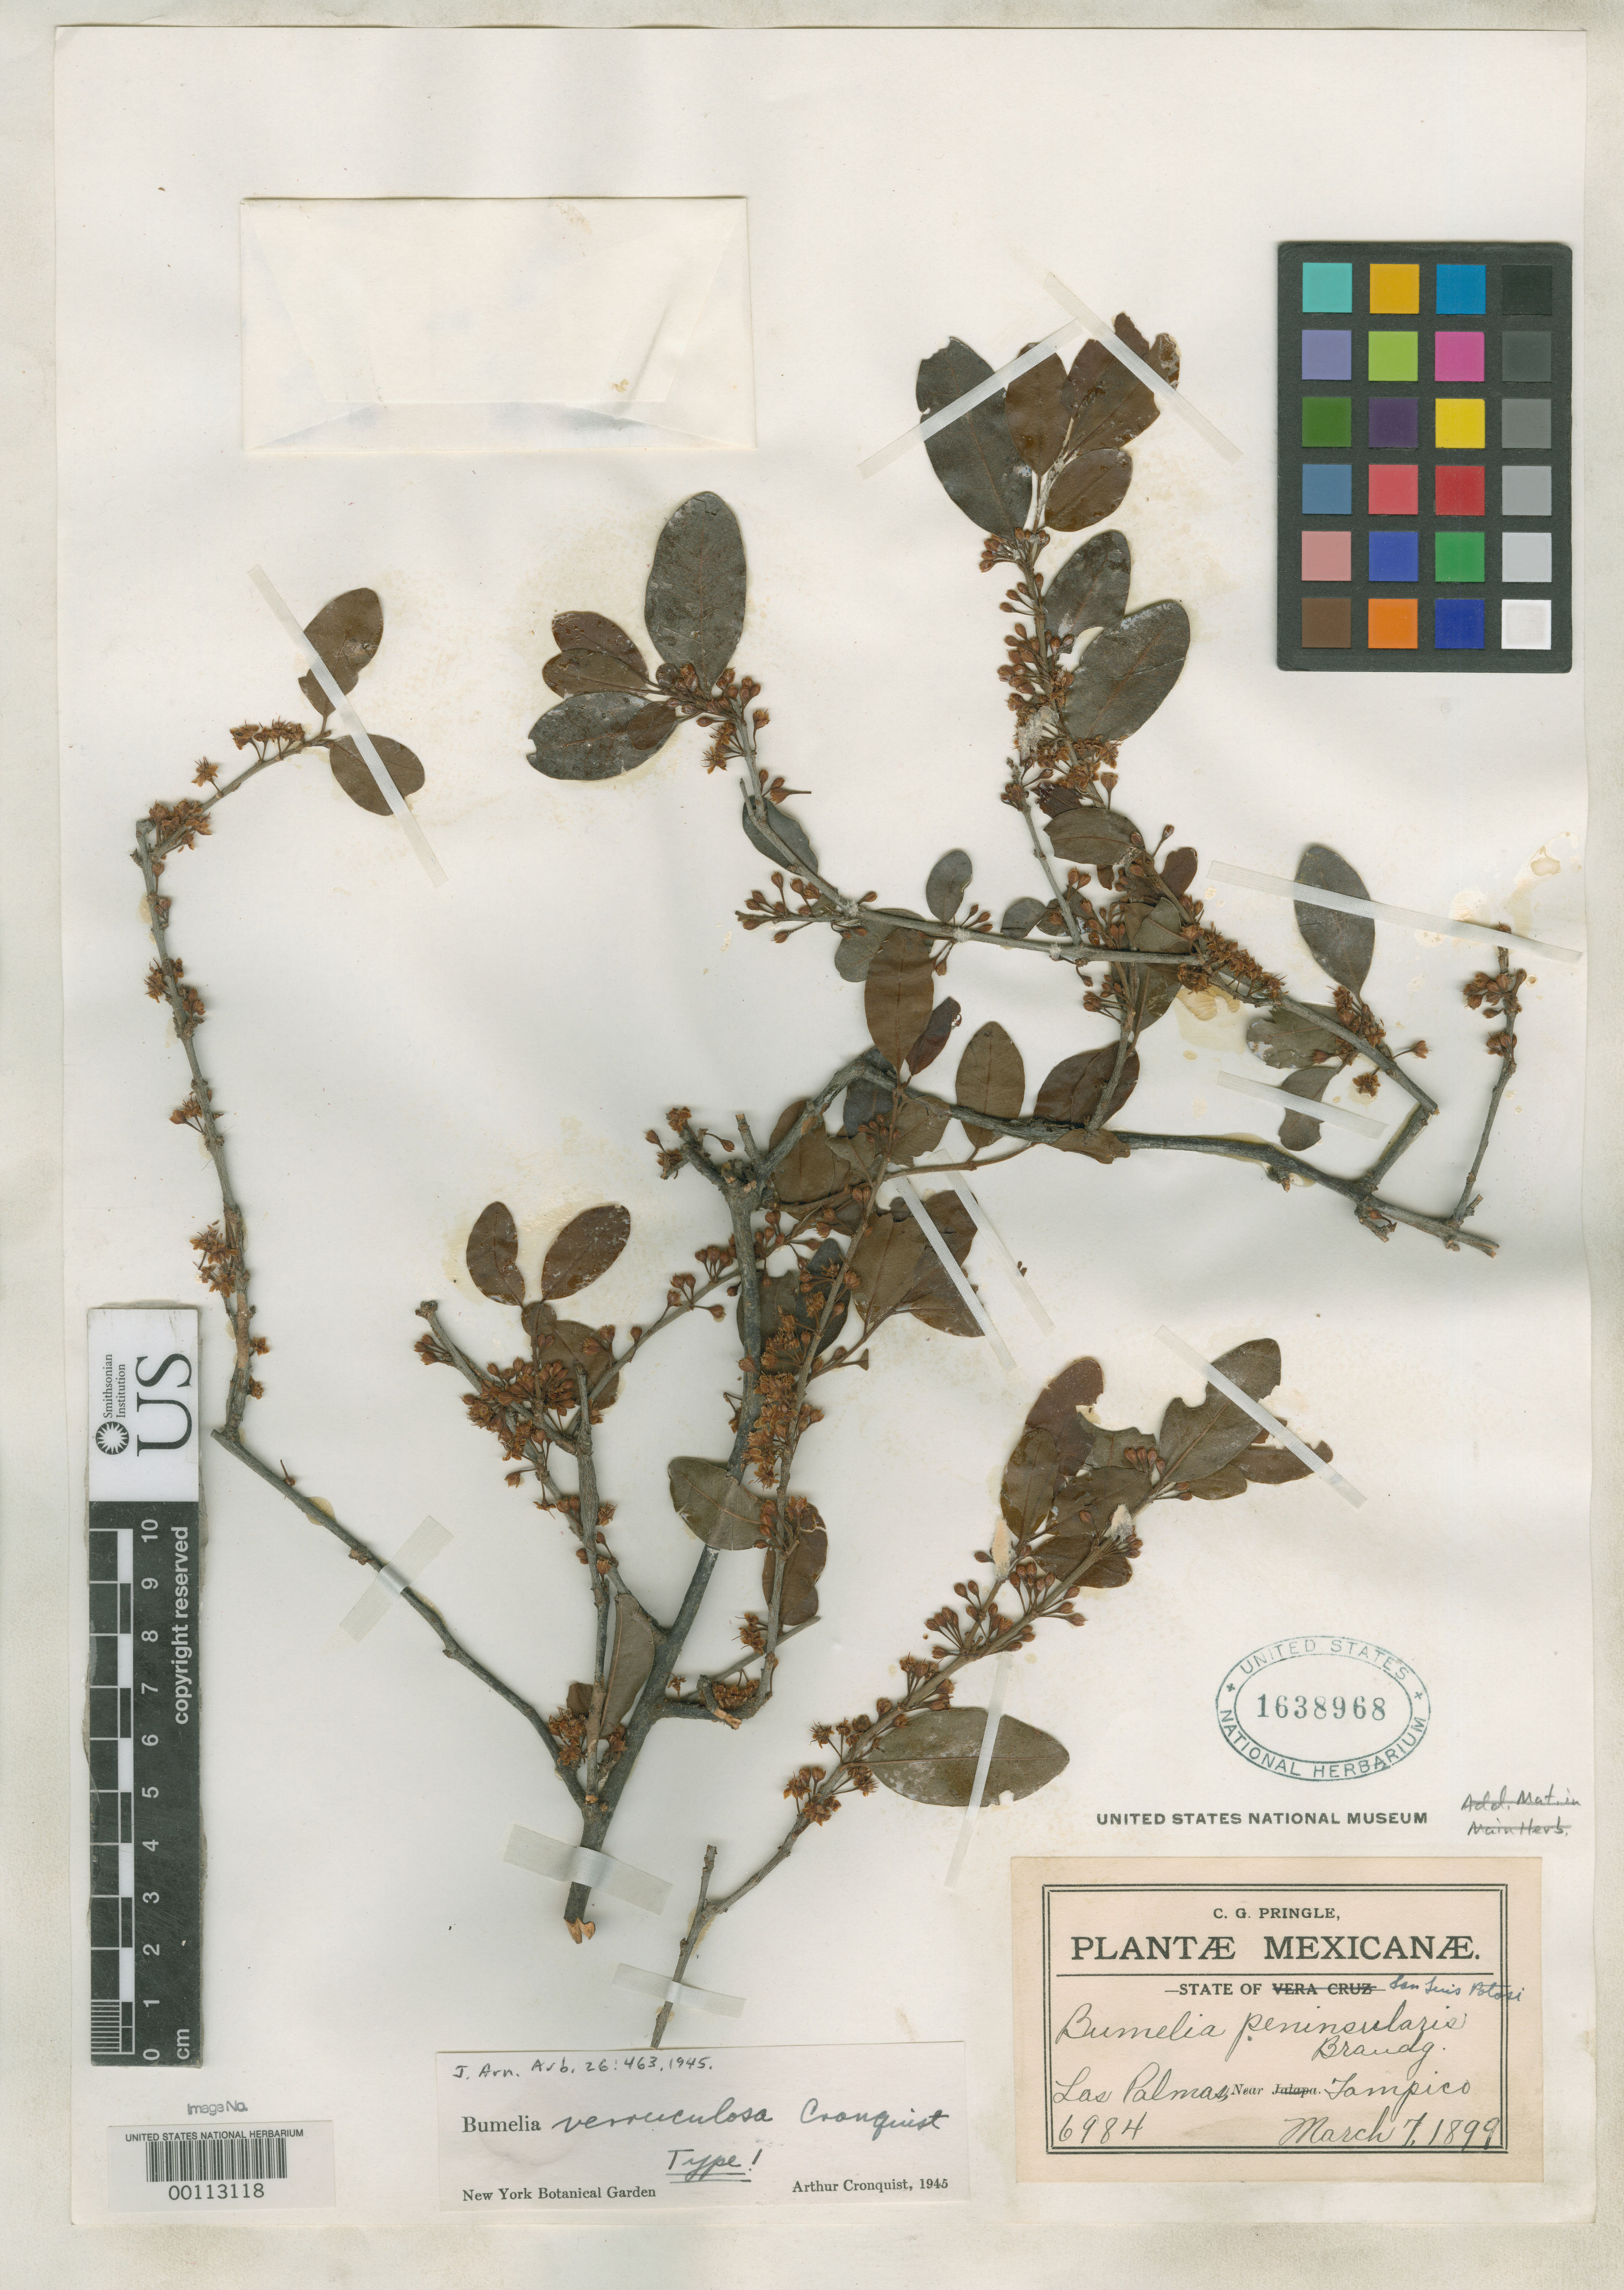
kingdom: Plantae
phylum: Tracheophyta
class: Magnoliopsida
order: Ericales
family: Sapotaceae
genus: Bumelia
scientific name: Bumelia verruculosa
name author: Cronq.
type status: Holotype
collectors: C. G. Pringle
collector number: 6984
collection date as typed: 07 Mar 1899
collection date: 1899-03-07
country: Mexico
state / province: San Luis Potosi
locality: Las Palmas, near Tampico.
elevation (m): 122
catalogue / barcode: US 1638968